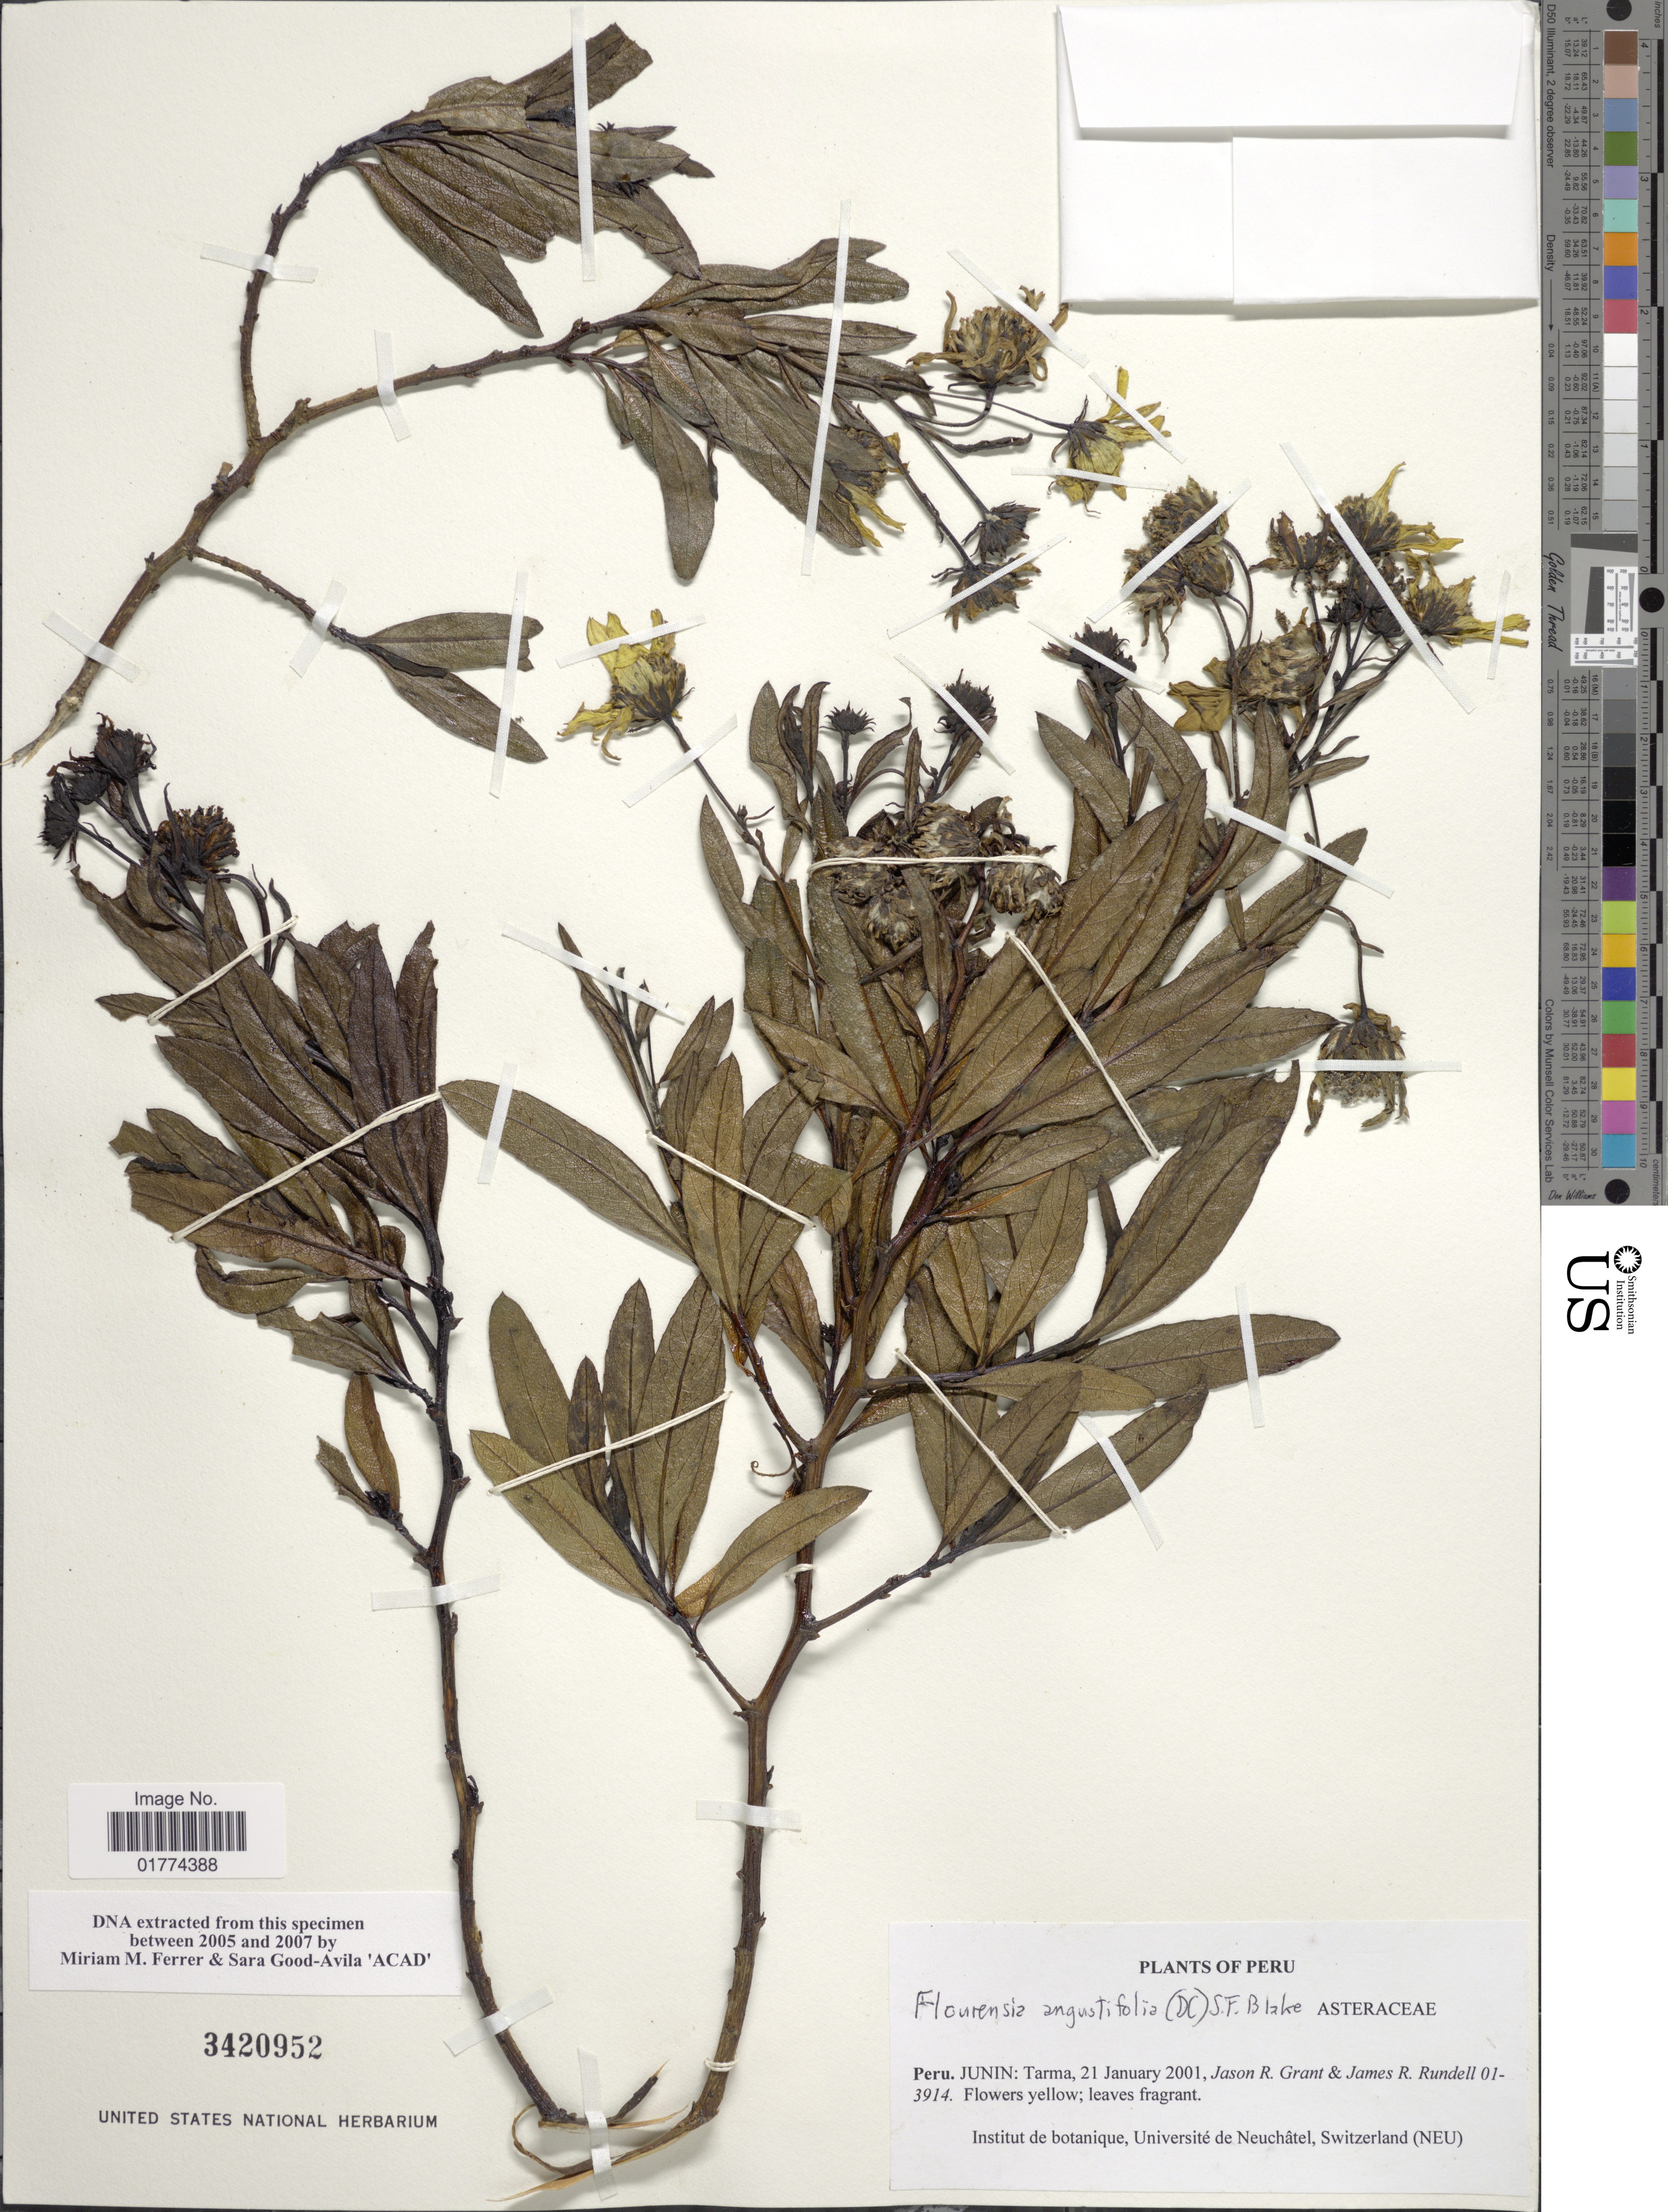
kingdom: Plantae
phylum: Tracheophyta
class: Magnoliopsida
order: Asterales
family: Asteraceae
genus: Flourensia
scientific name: Flourensia angustifolia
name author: (DC.) S.F. Blake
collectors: J. R. Grant & J. R. Rundell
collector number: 01-3914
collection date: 2001-01-21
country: Peru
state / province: Junín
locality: Tarma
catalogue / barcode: US 3420952